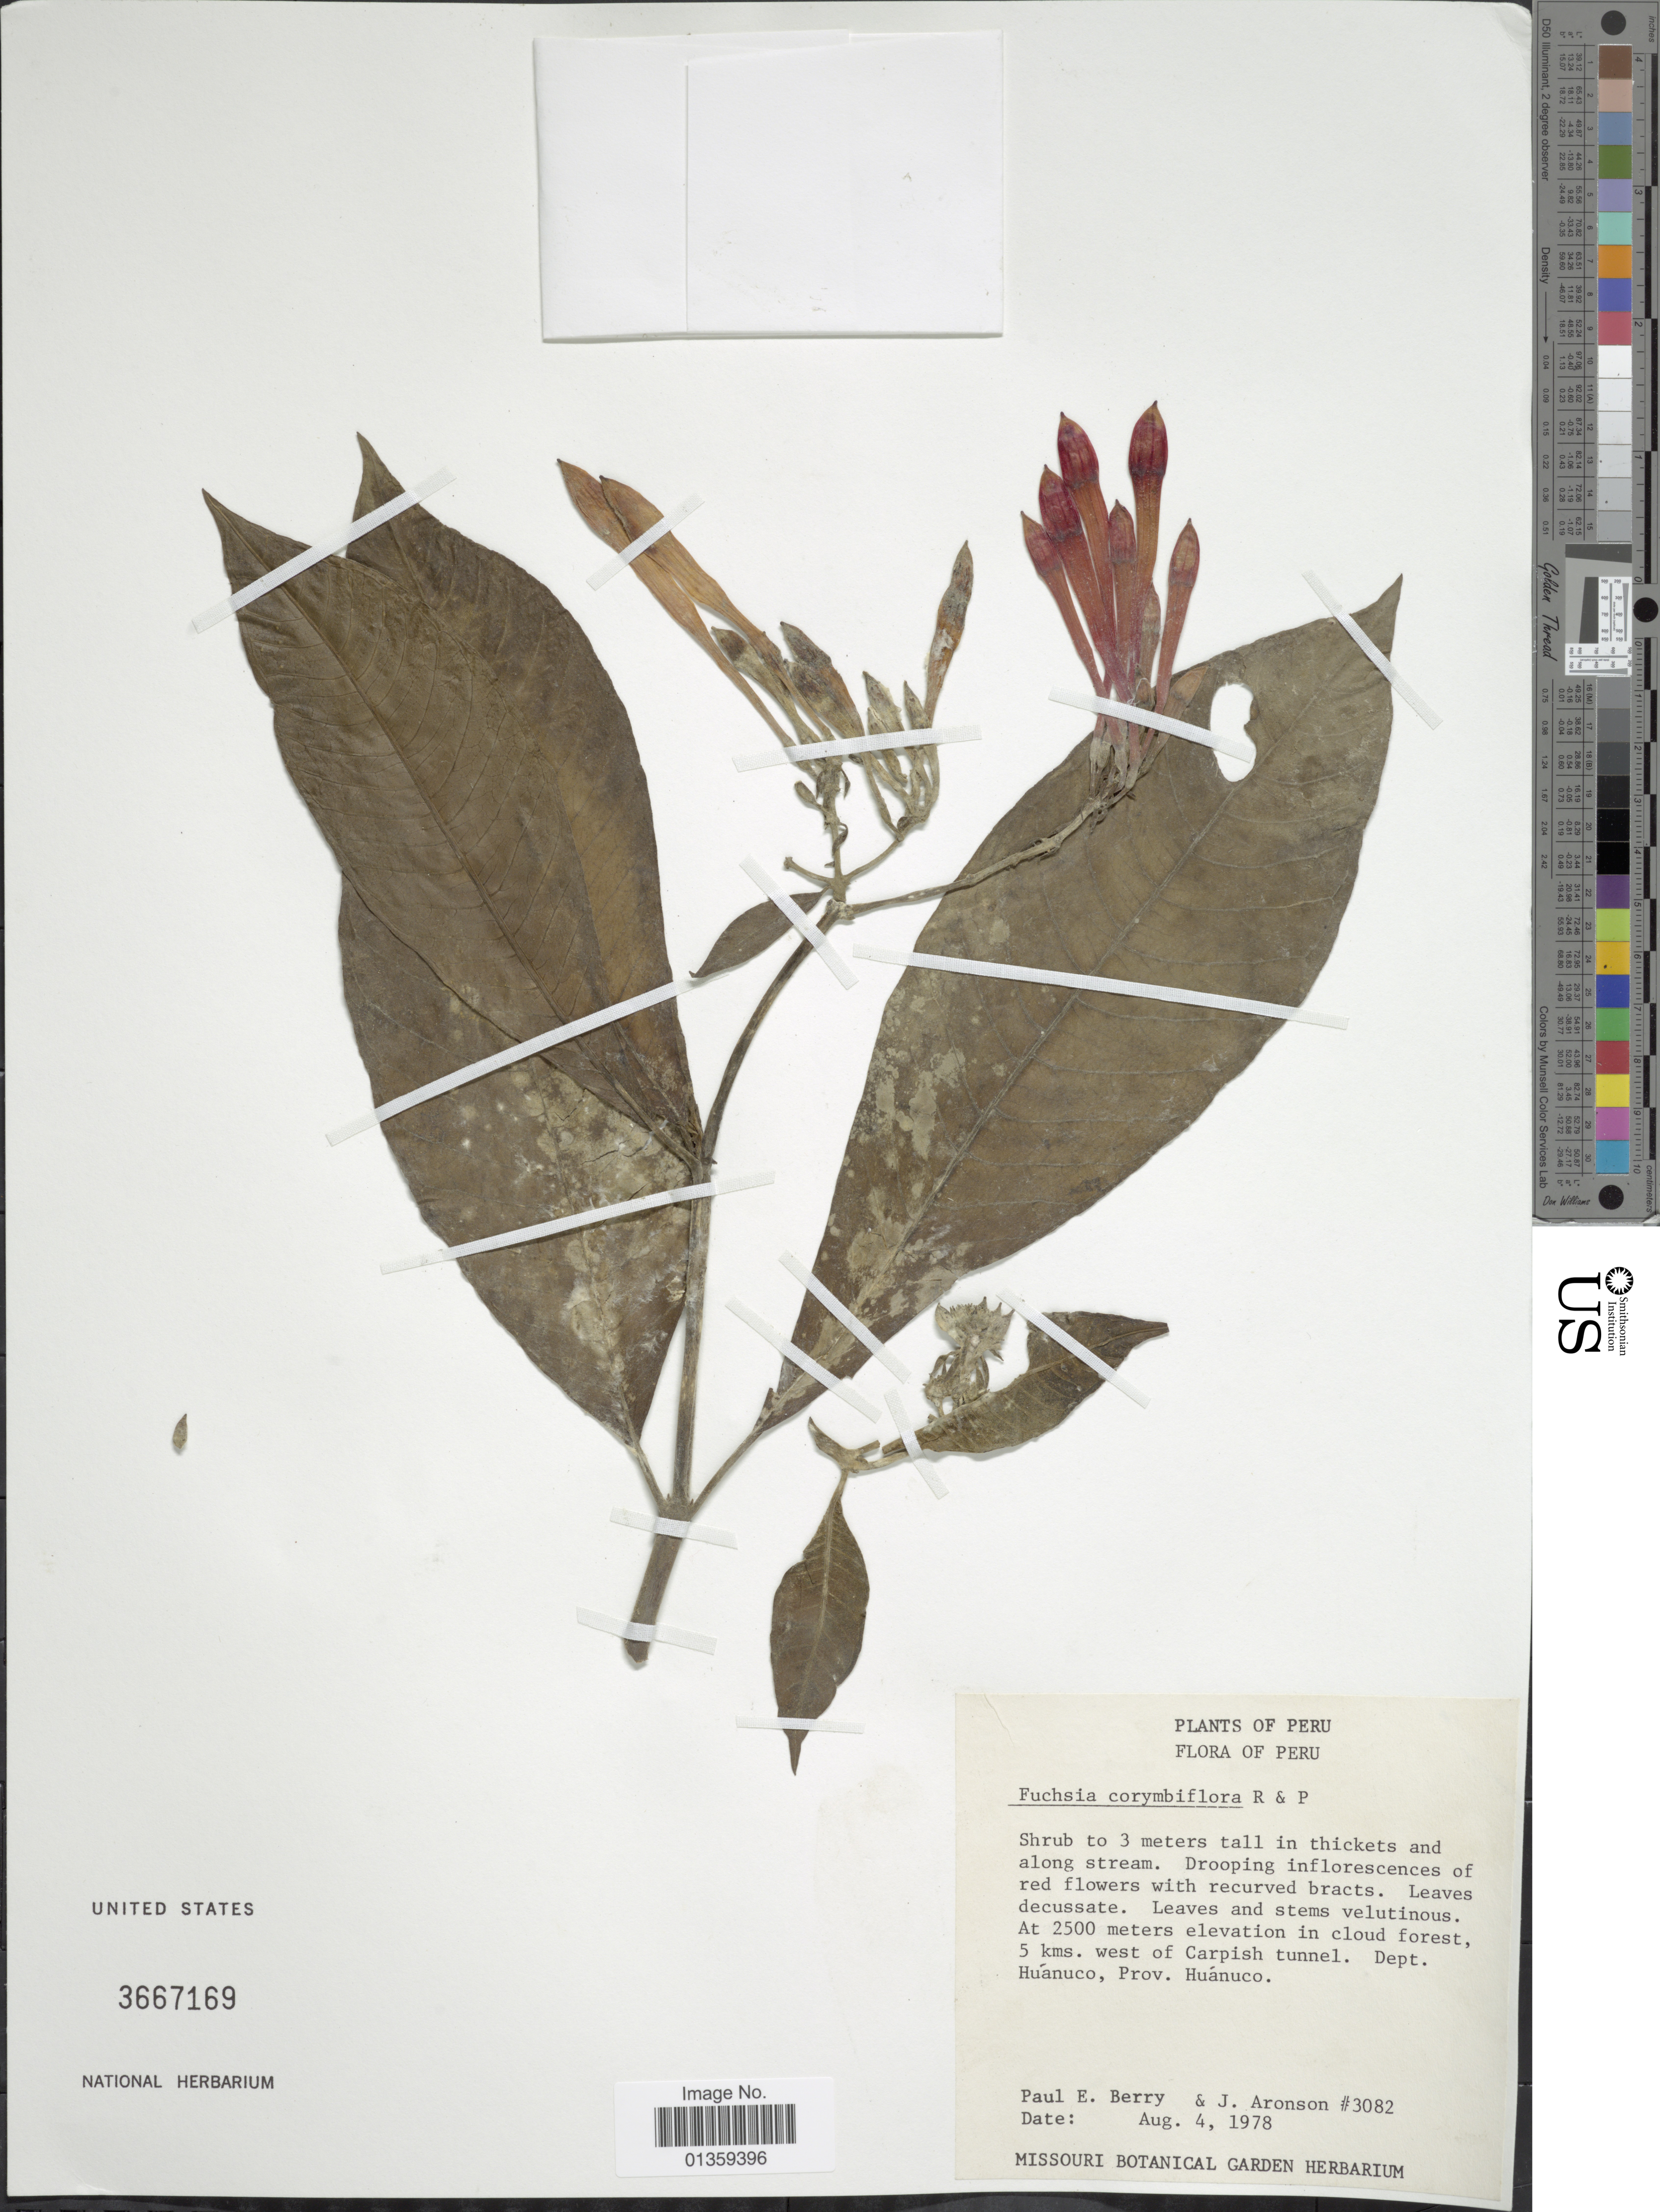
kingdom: Plantae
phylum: Tracheophyta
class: Magnoliopsida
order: Myrtales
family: Onagraceae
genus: Fuchsia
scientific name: Fuchsia corymbiflora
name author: Ruiz & Pav.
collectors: P. E. Berry & J. Aronson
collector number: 3082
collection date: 1978-08-04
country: Peru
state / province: Huánuco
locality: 5 kms. W of Carpish tunnel. Dept. Huánuco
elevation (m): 2500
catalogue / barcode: US 3667169